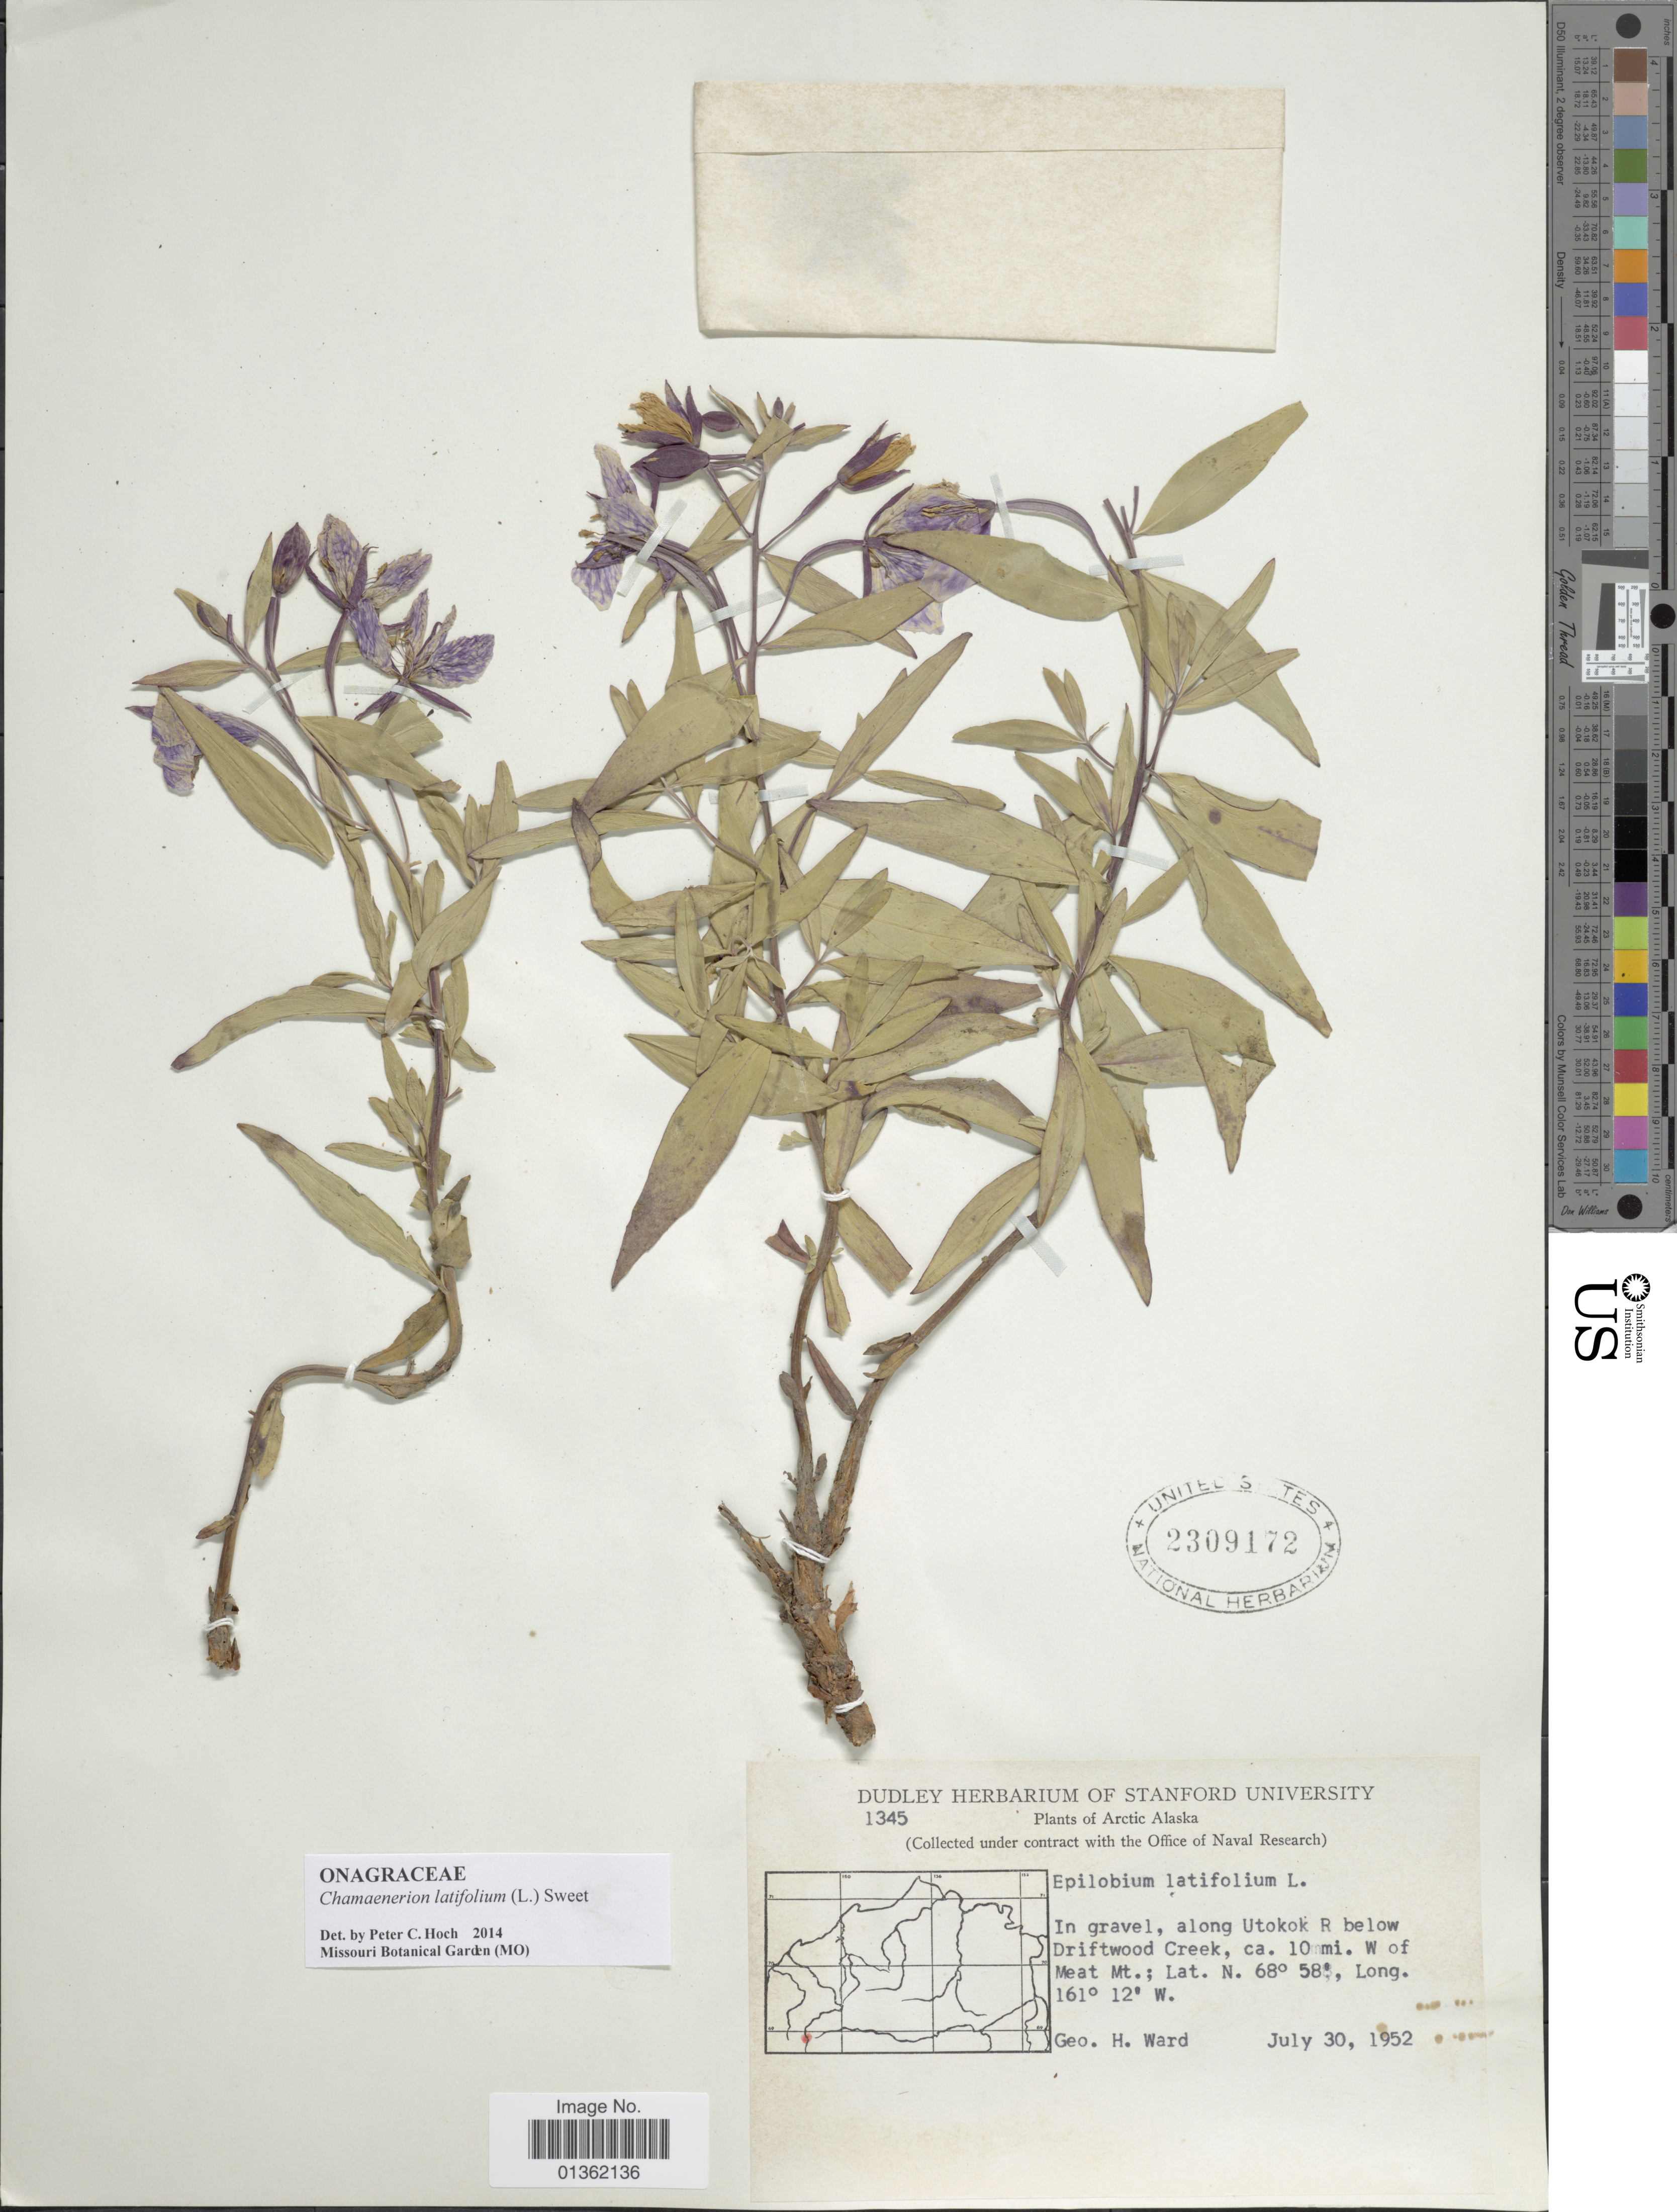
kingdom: Plantae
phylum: Tracheophyta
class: Magnoliopsida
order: Myrtales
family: Onagraceae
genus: Chamaenerion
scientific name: Chamaenerion latifolium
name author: (L.) Th. Fr. & Lange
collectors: G. H. Ward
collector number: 1345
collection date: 1952-07-30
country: United States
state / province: Alaska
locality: Arctic Alaska. Along Utokok R below Driftwood Creek, ca. 10 mi. W of Meat Mt.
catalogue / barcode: US 2309172